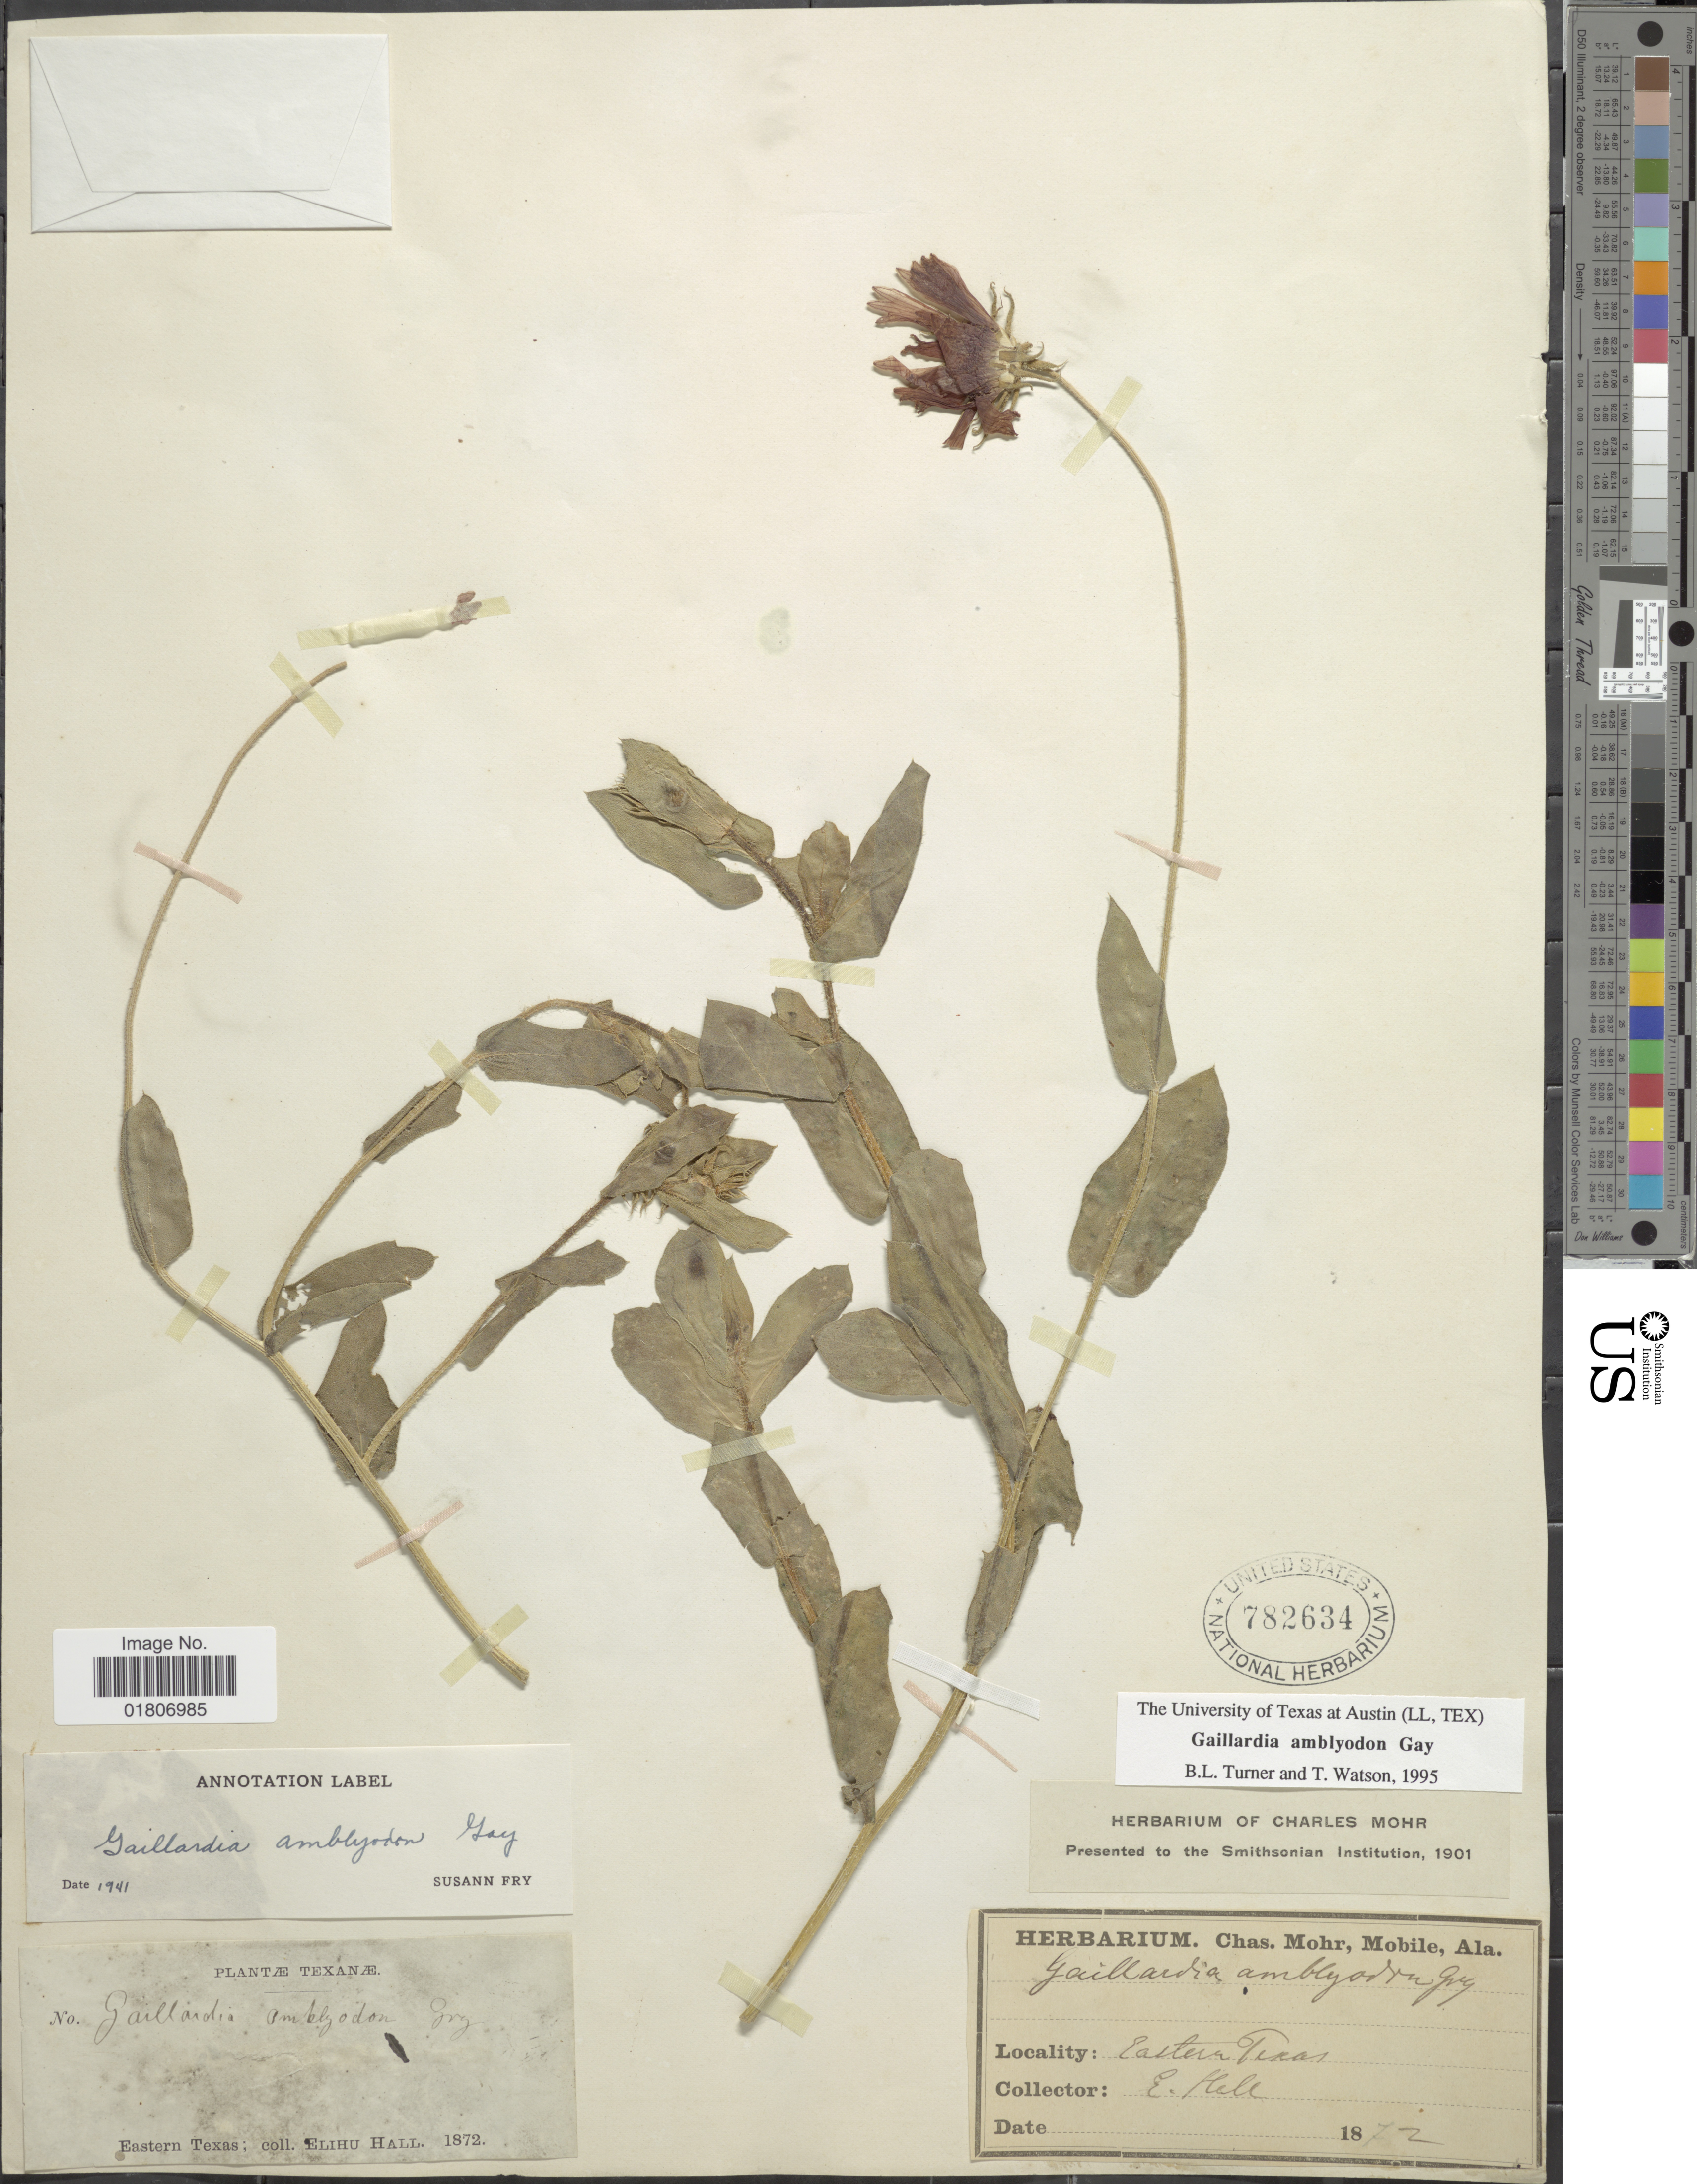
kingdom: Plantae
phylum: Tracheophyta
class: Magnoliopsida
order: Asterales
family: Asteraceae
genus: Gaillardia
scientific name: Gaillardia amblyodon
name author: J. Gay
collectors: E. Hall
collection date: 1872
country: United States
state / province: Texas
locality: Eastern Texas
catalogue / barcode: US 782634